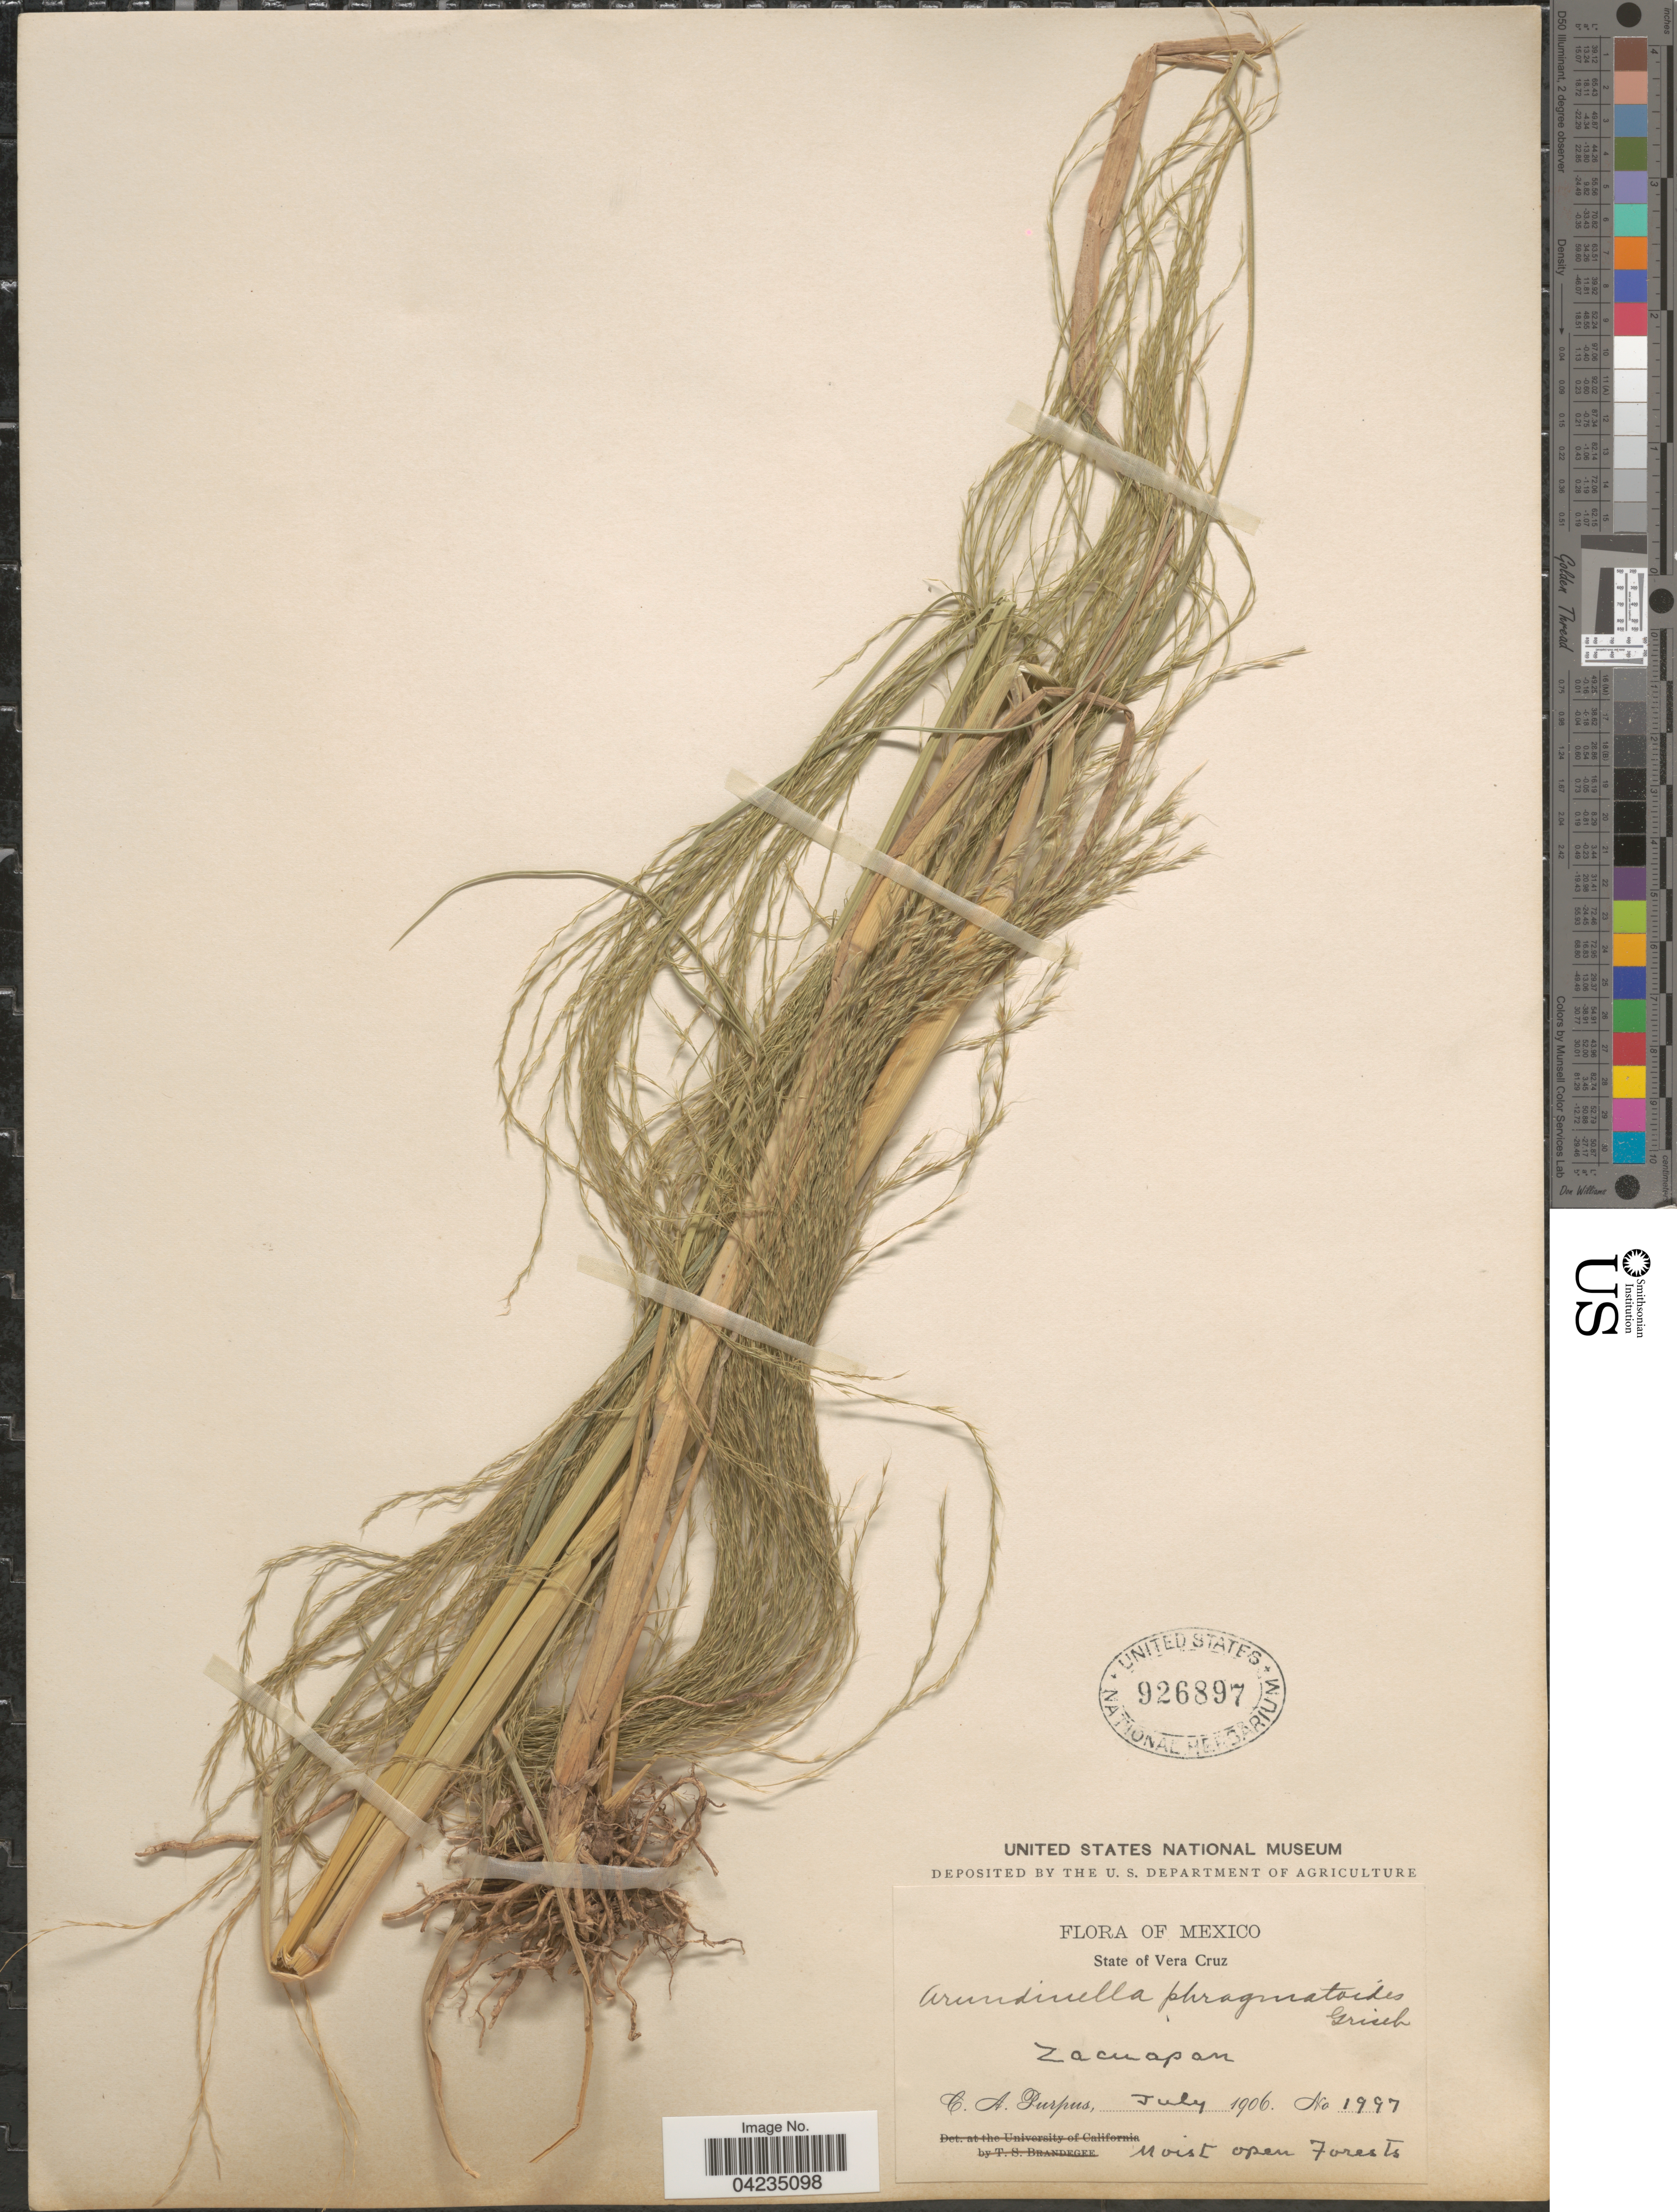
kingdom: Plantae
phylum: Tracheophyta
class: Liliopsida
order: Poales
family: Poaceae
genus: Arundinella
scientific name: Arundinella deppeana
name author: Nees ex Steud.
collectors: C. A. Purpus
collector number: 1997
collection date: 1906-07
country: Mexico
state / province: Veracruz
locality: State of Vera Cruz. Zacuapan.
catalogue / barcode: US 926897